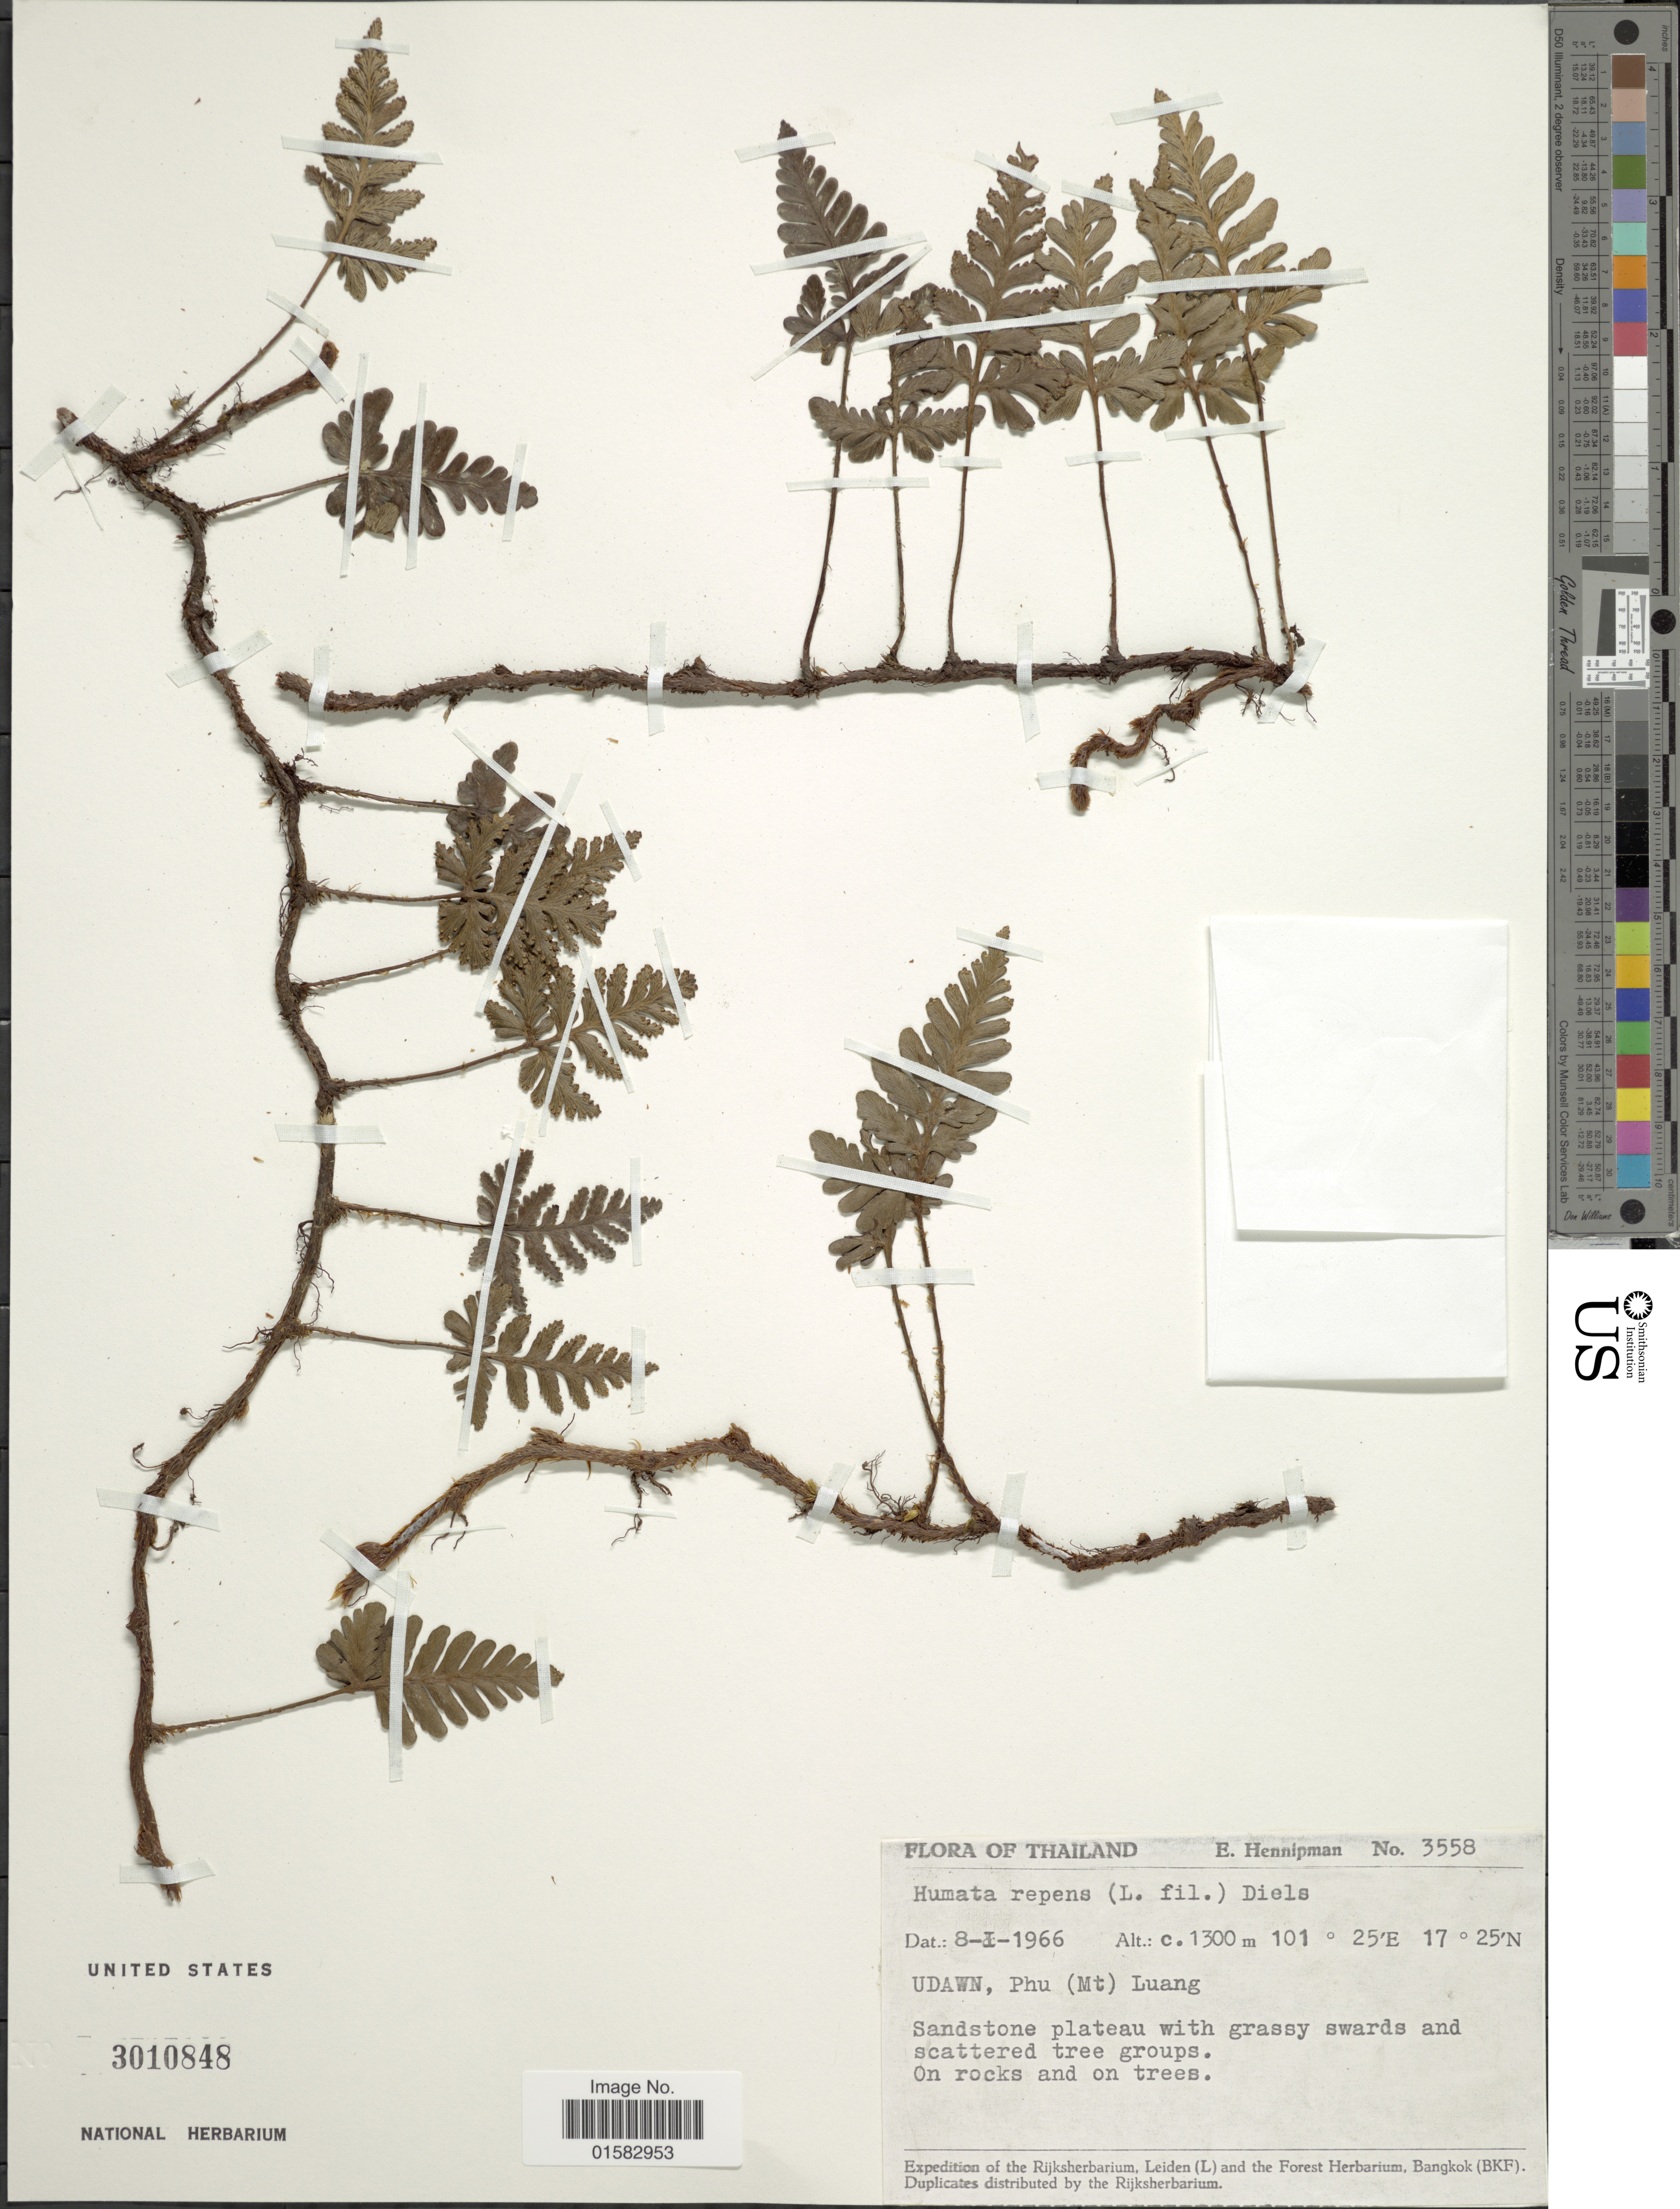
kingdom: Plantae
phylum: Tracheophyta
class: Polypodiopsida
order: Polypodiales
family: Davalliaceae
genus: Davallia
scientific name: Davallia repens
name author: (L. f.) Kuhn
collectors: E. Hennipman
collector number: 3558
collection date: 1966-01-08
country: Thailand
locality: Udawn, Phu (Mt) Luang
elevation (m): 1300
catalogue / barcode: US 3010848